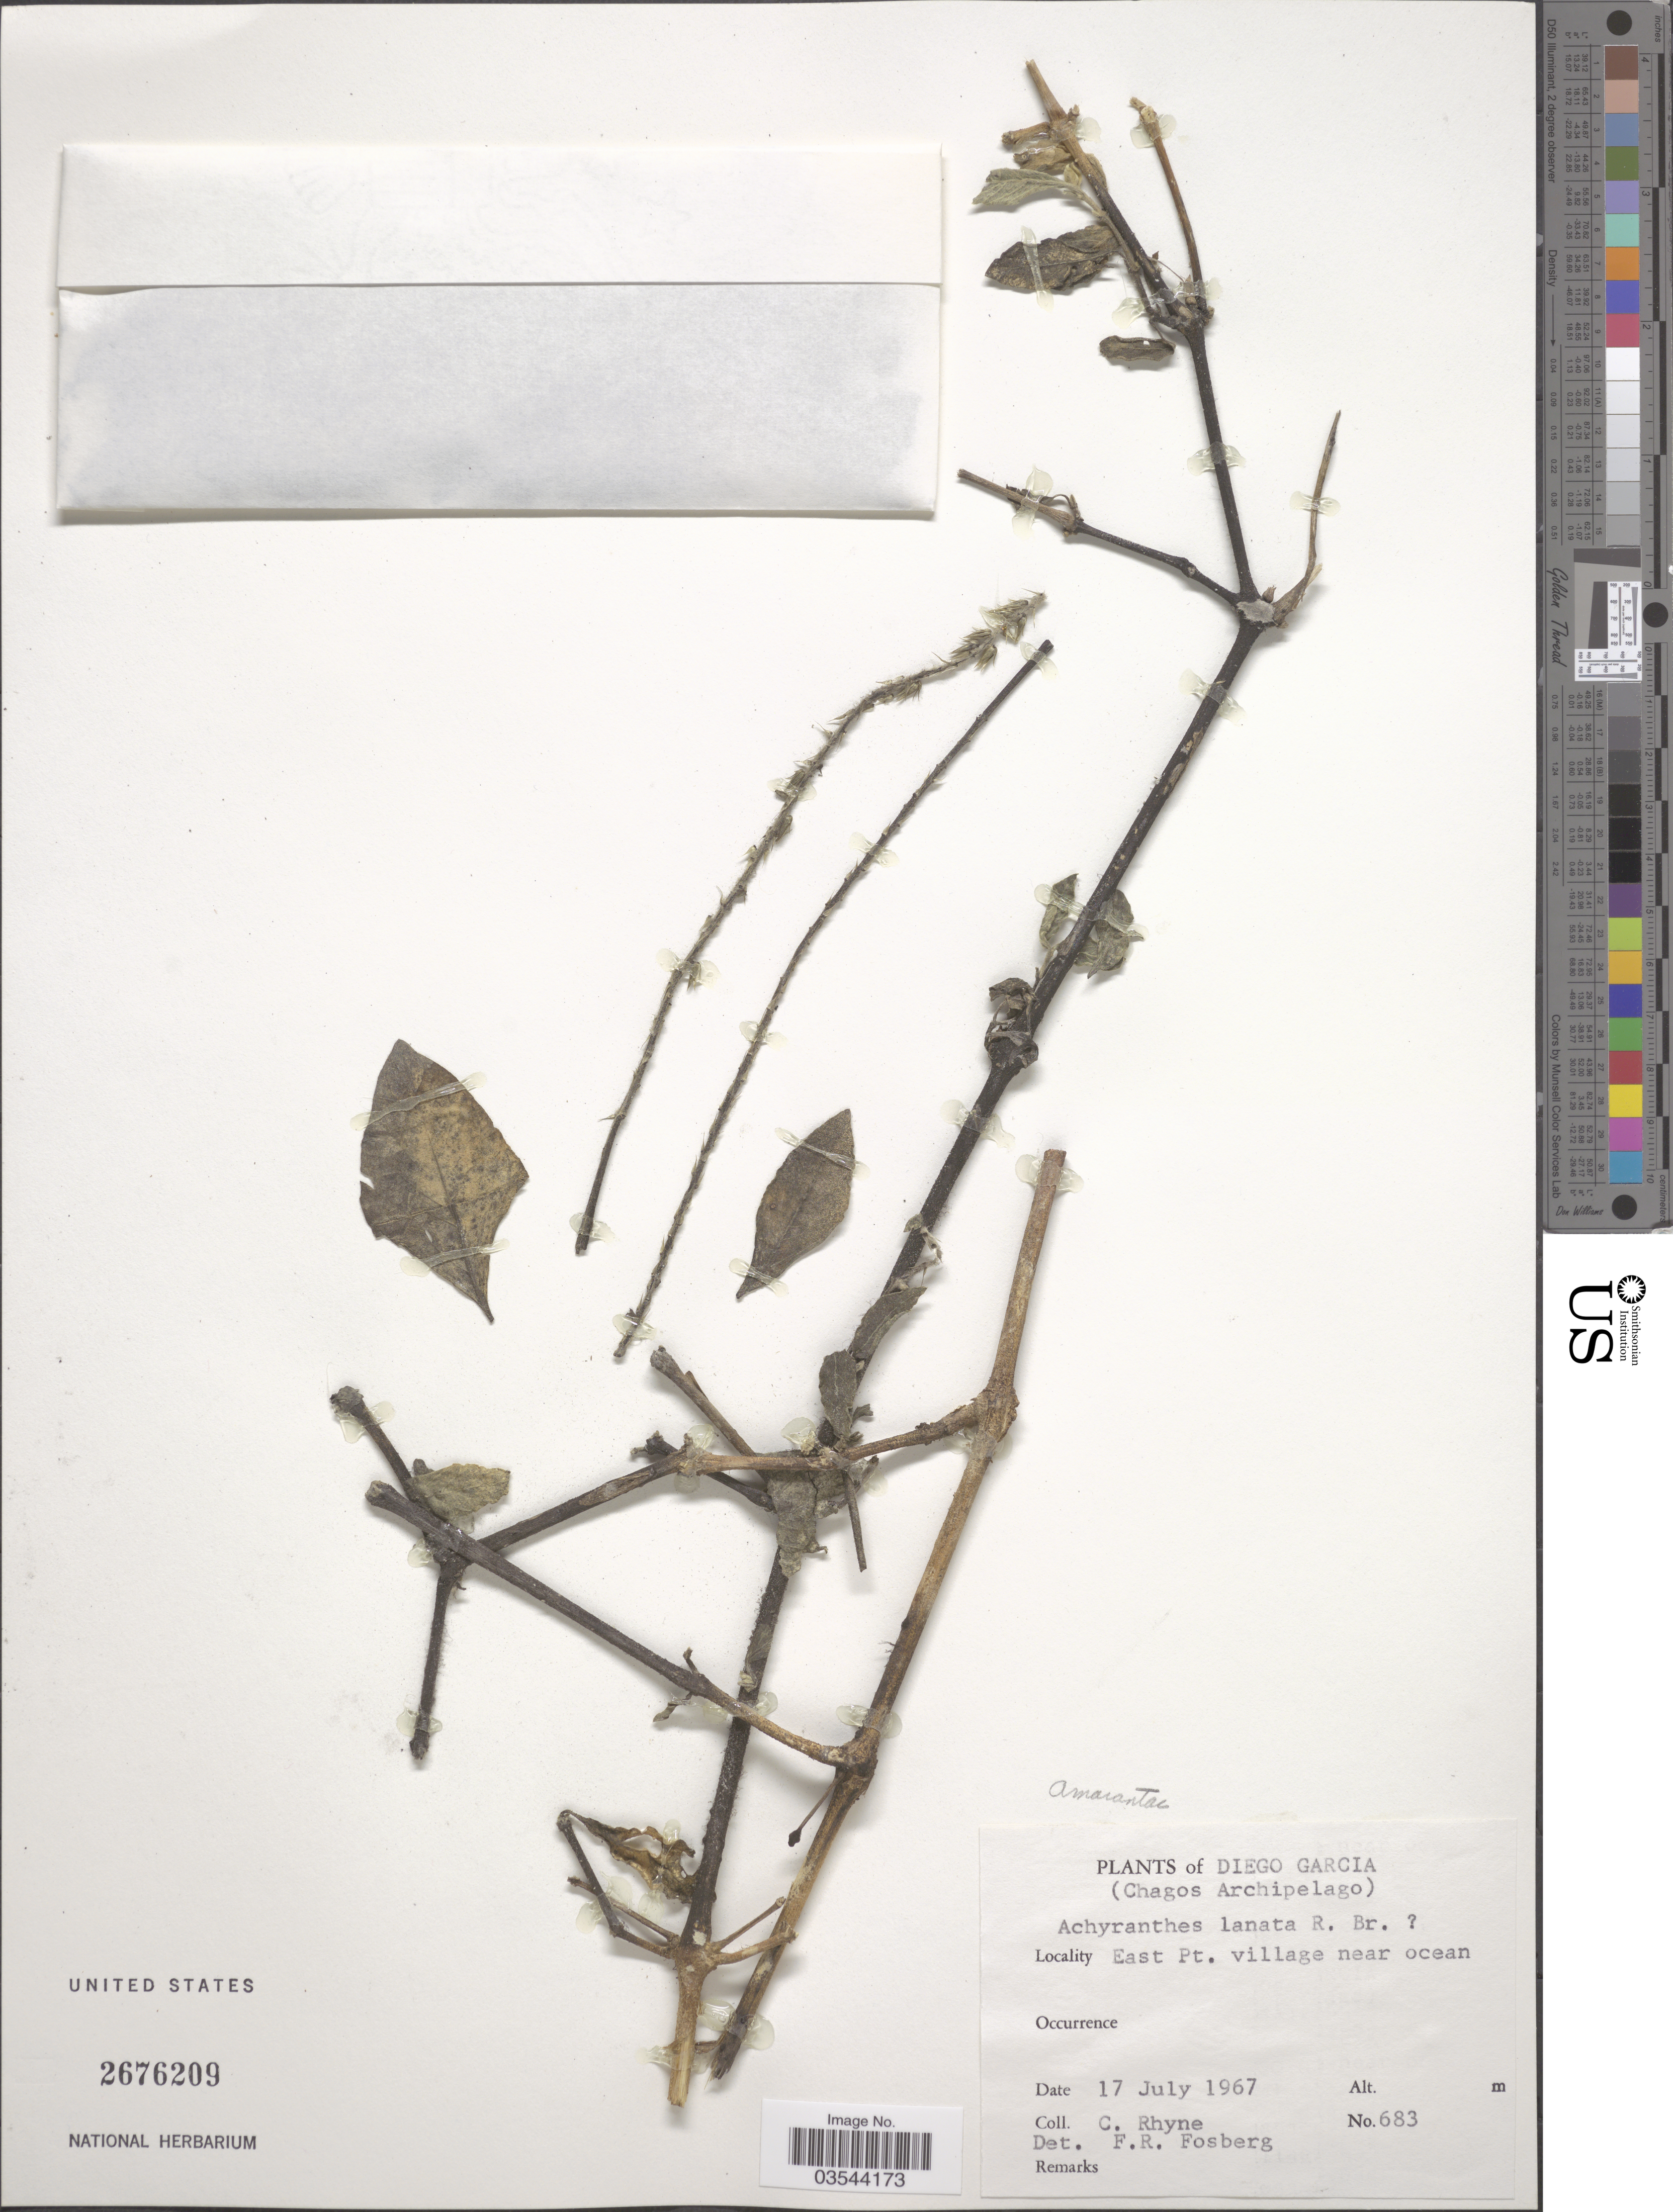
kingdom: Plantae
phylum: Tracheophyta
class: Magnoliopsida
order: Caryophyllales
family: Amaranthaceae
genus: Achyranthes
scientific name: Achyranthes lanata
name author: L.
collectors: C. Rhyne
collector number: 683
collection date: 1967-07-17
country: British Indian Ocean Territory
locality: Diego Garcia. (Chagos Archipelago). East Pt. village near ocean.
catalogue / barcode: US 2676209